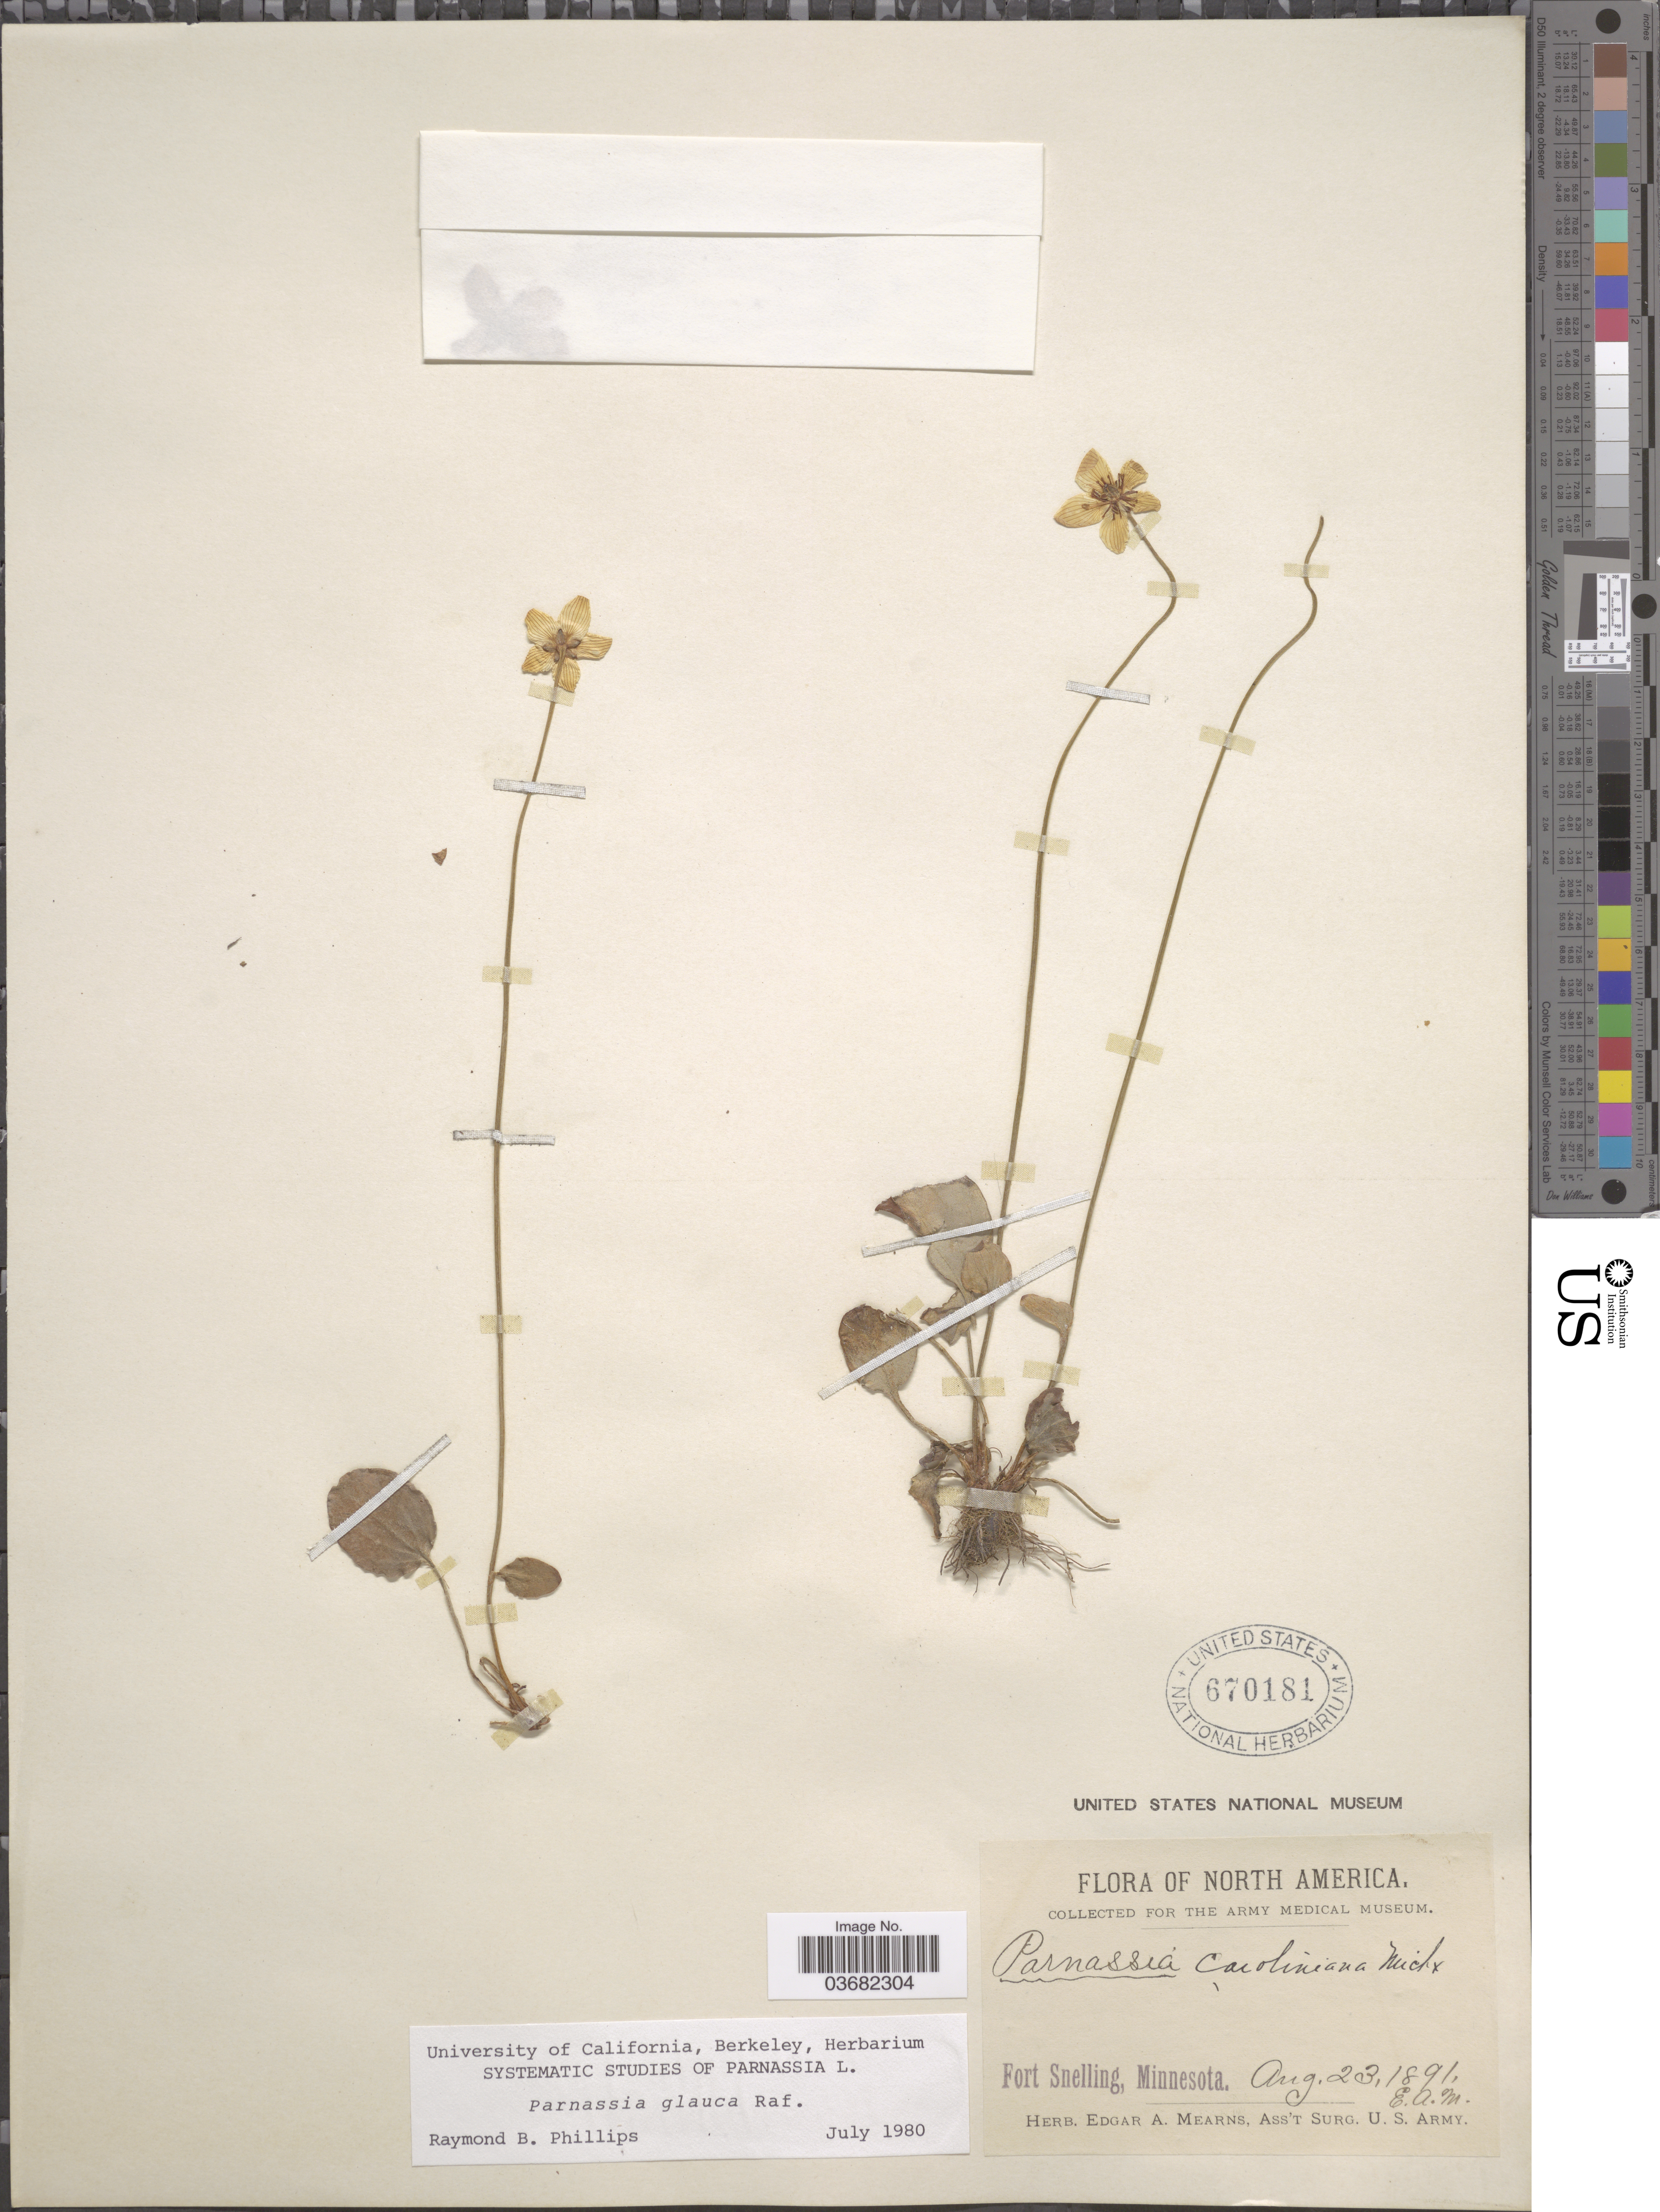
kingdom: Plantae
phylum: Tracheophyta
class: Magnoliopsida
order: Celastrales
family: Parnassiaceae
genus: Parnassia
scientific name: Parnassia glauca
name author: Raf.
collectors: E. A. Mearns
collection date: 1891-08-23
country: United States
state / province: Minnesota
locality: Fort Snelling.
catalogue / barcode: US 670181